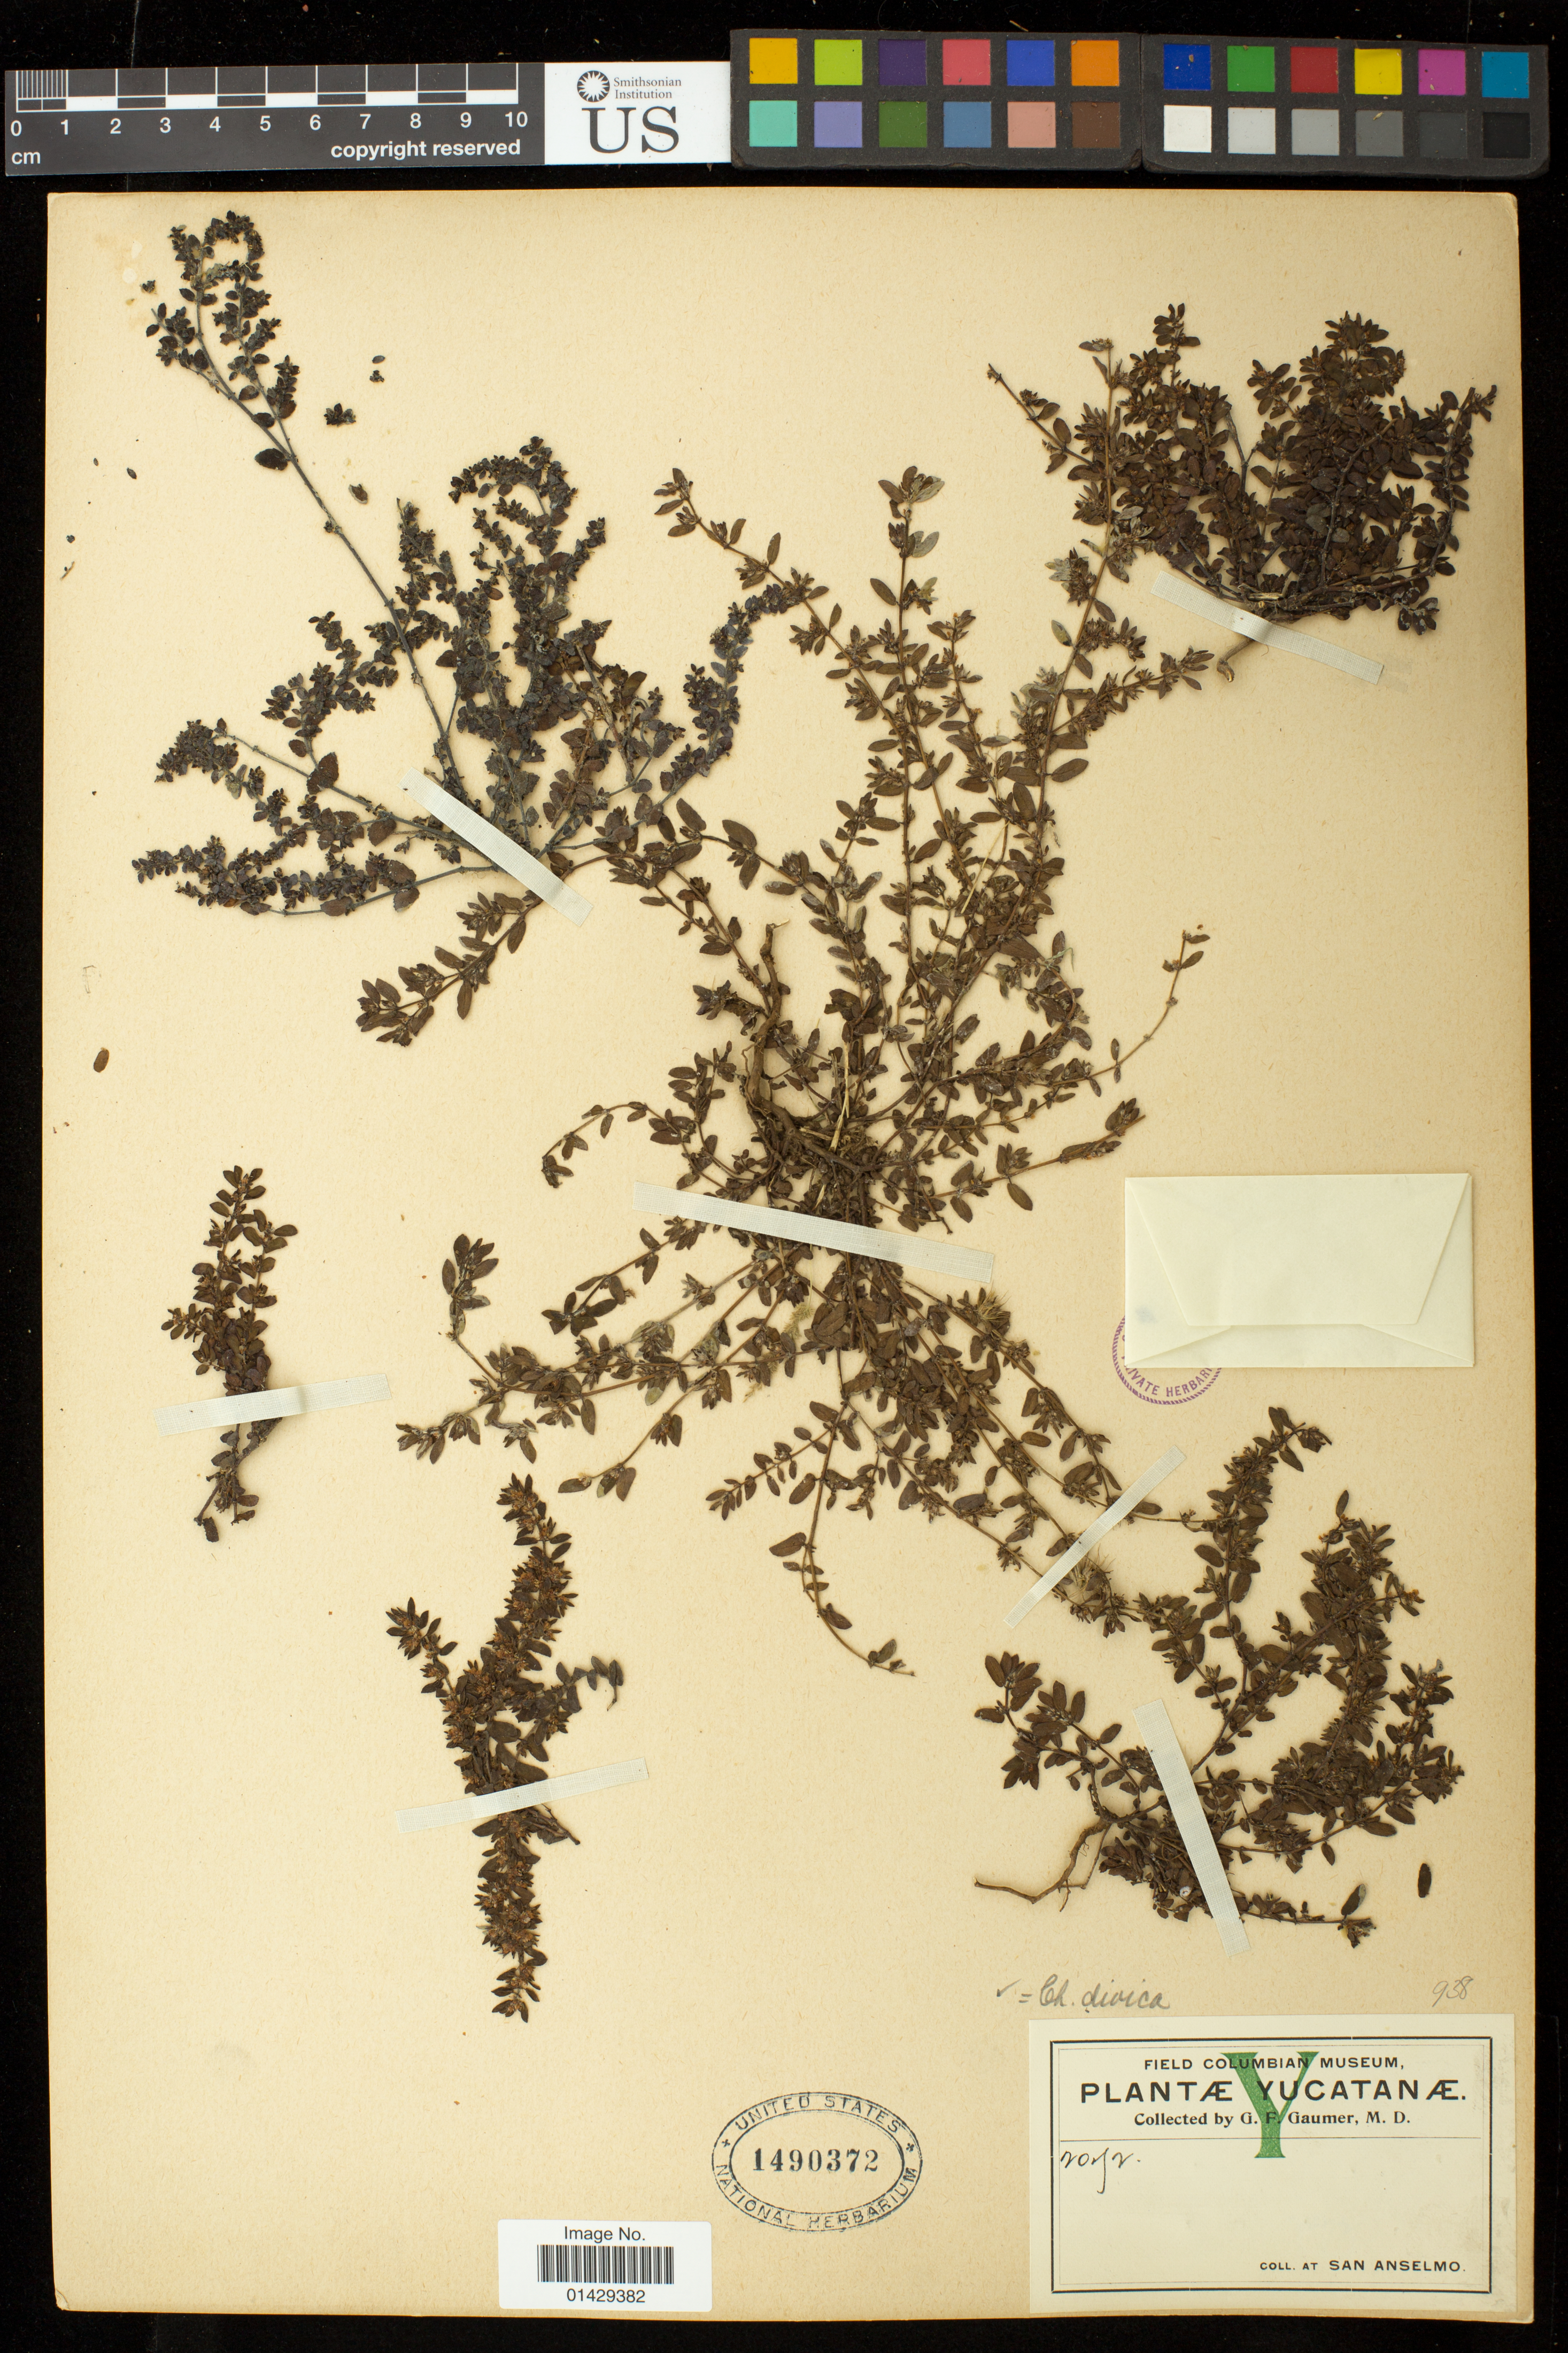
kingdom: Plantae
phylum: Tracheophyta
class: Magnoliopsida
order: Malpighiales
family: Euphorbiaceae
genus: Euphorbia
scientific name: Euphorbia dioeca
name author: Kunth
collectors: G. F. Gaumer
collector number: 2072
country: Mexico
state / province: Yucatán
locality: San Anselmo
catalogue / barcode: US 1490372